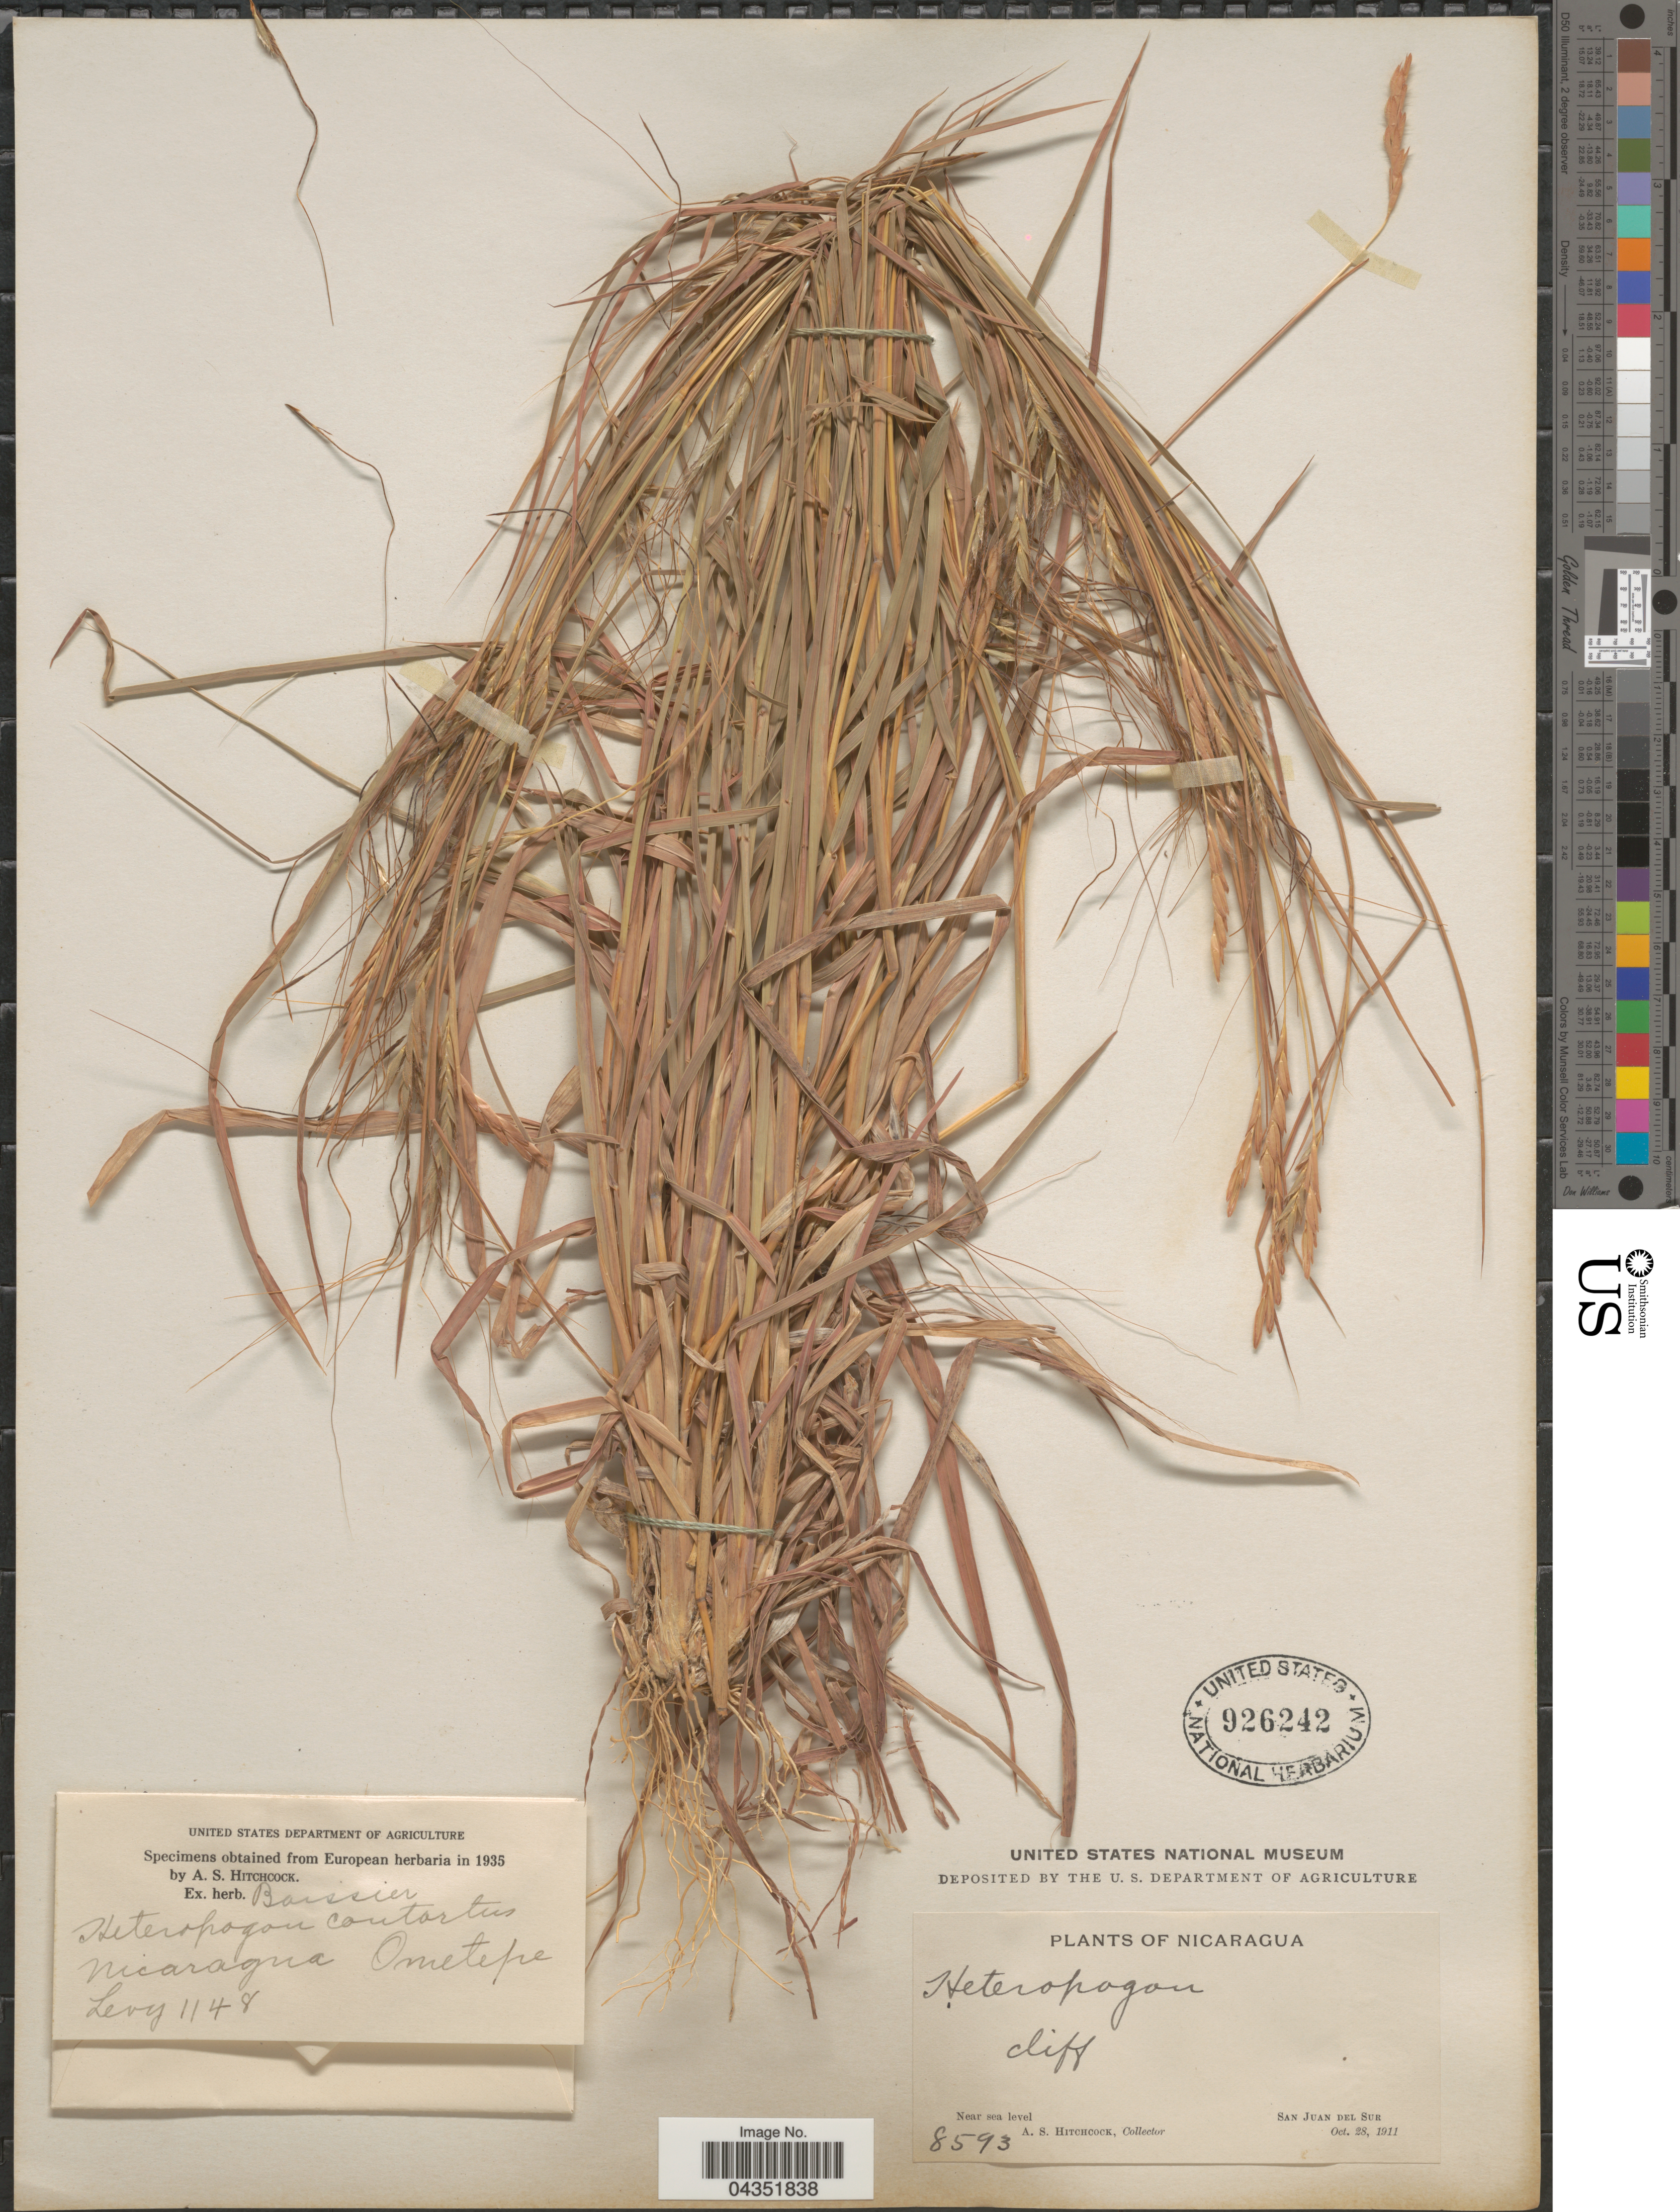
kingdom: Plantae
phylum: Tracheophyta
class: Liliopsida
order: Poales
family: Poaceae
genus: Heteropogon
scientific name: Heteropogon melanocarpus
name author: (Elliott) Benth.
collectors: A. S. Hitchcock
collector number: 8593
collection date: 1911-10-28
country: Nicaragua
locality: San Juan del Sur.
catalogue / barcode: US 926242